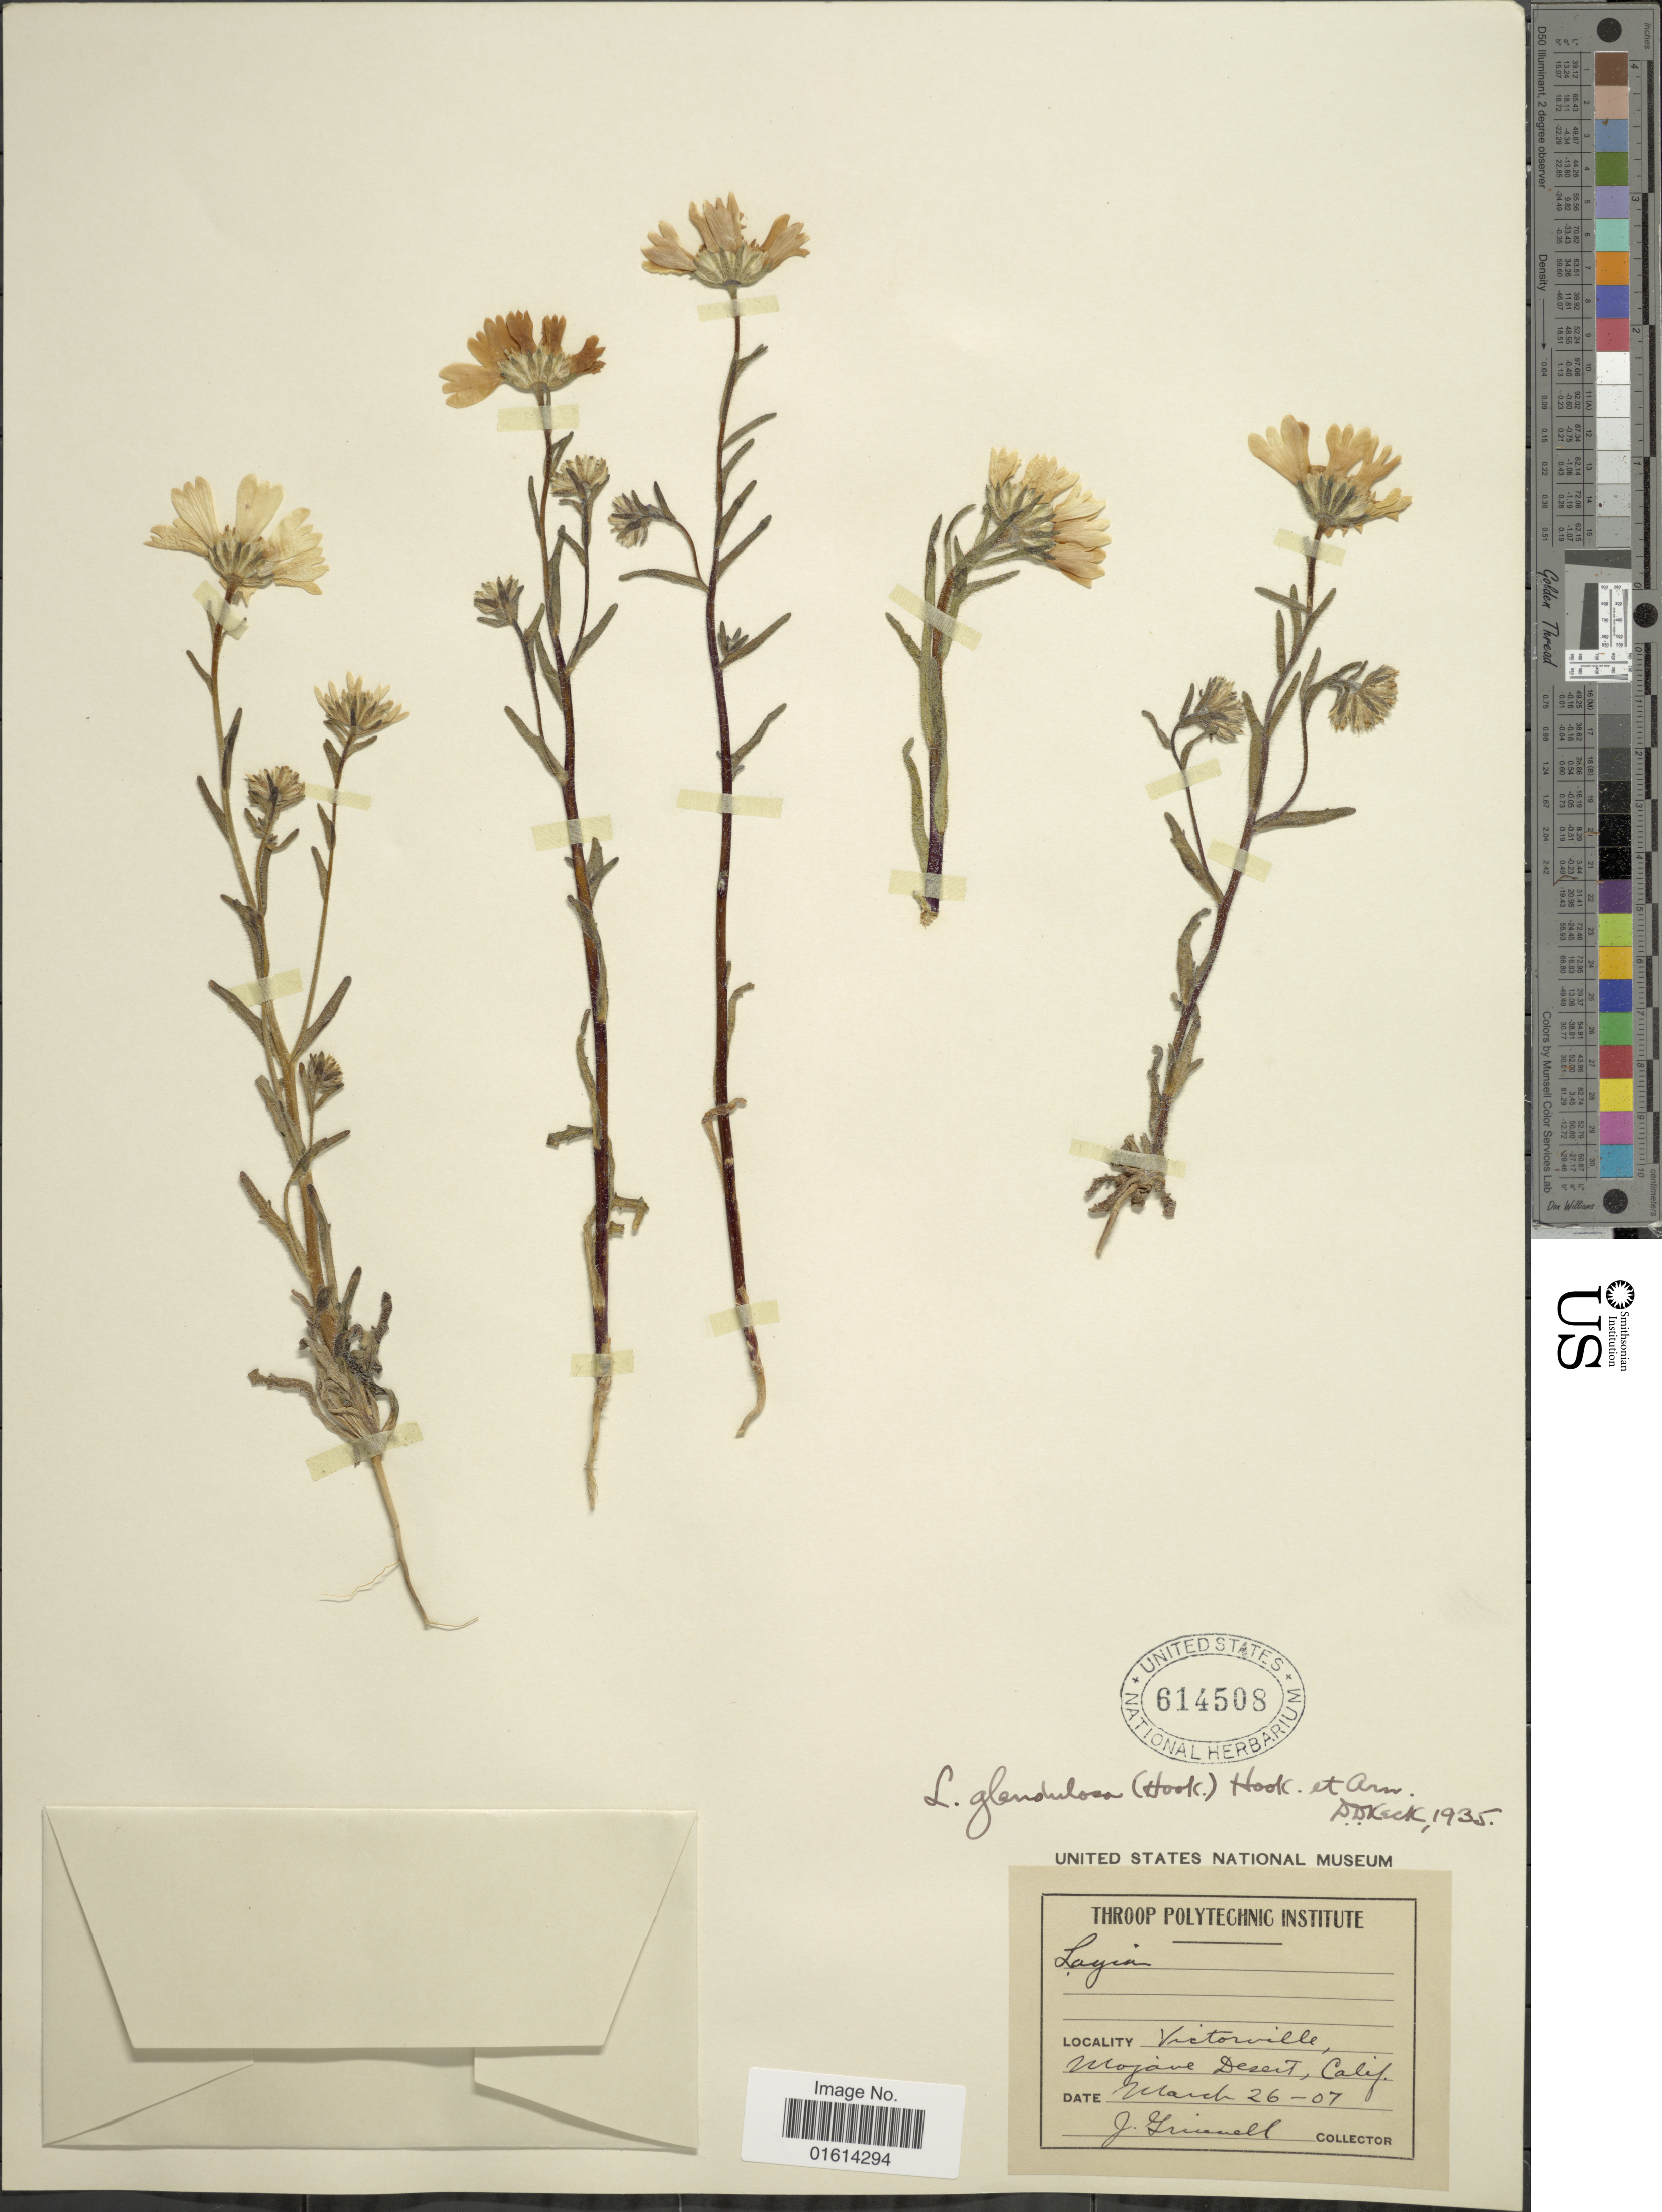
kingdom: Plantae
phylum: Tracheophyta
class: Magnoliopsida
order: Asterales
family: Asteraceae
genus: Layia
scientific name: Layia glandulosa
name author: Hook. & Arn.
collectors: J. Grinnell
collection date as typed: Transcribed d/m/y: 26/3/7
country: United States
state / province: California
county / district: San Barnadino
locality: Victorville, Mojave Desert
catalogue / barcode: US 614508